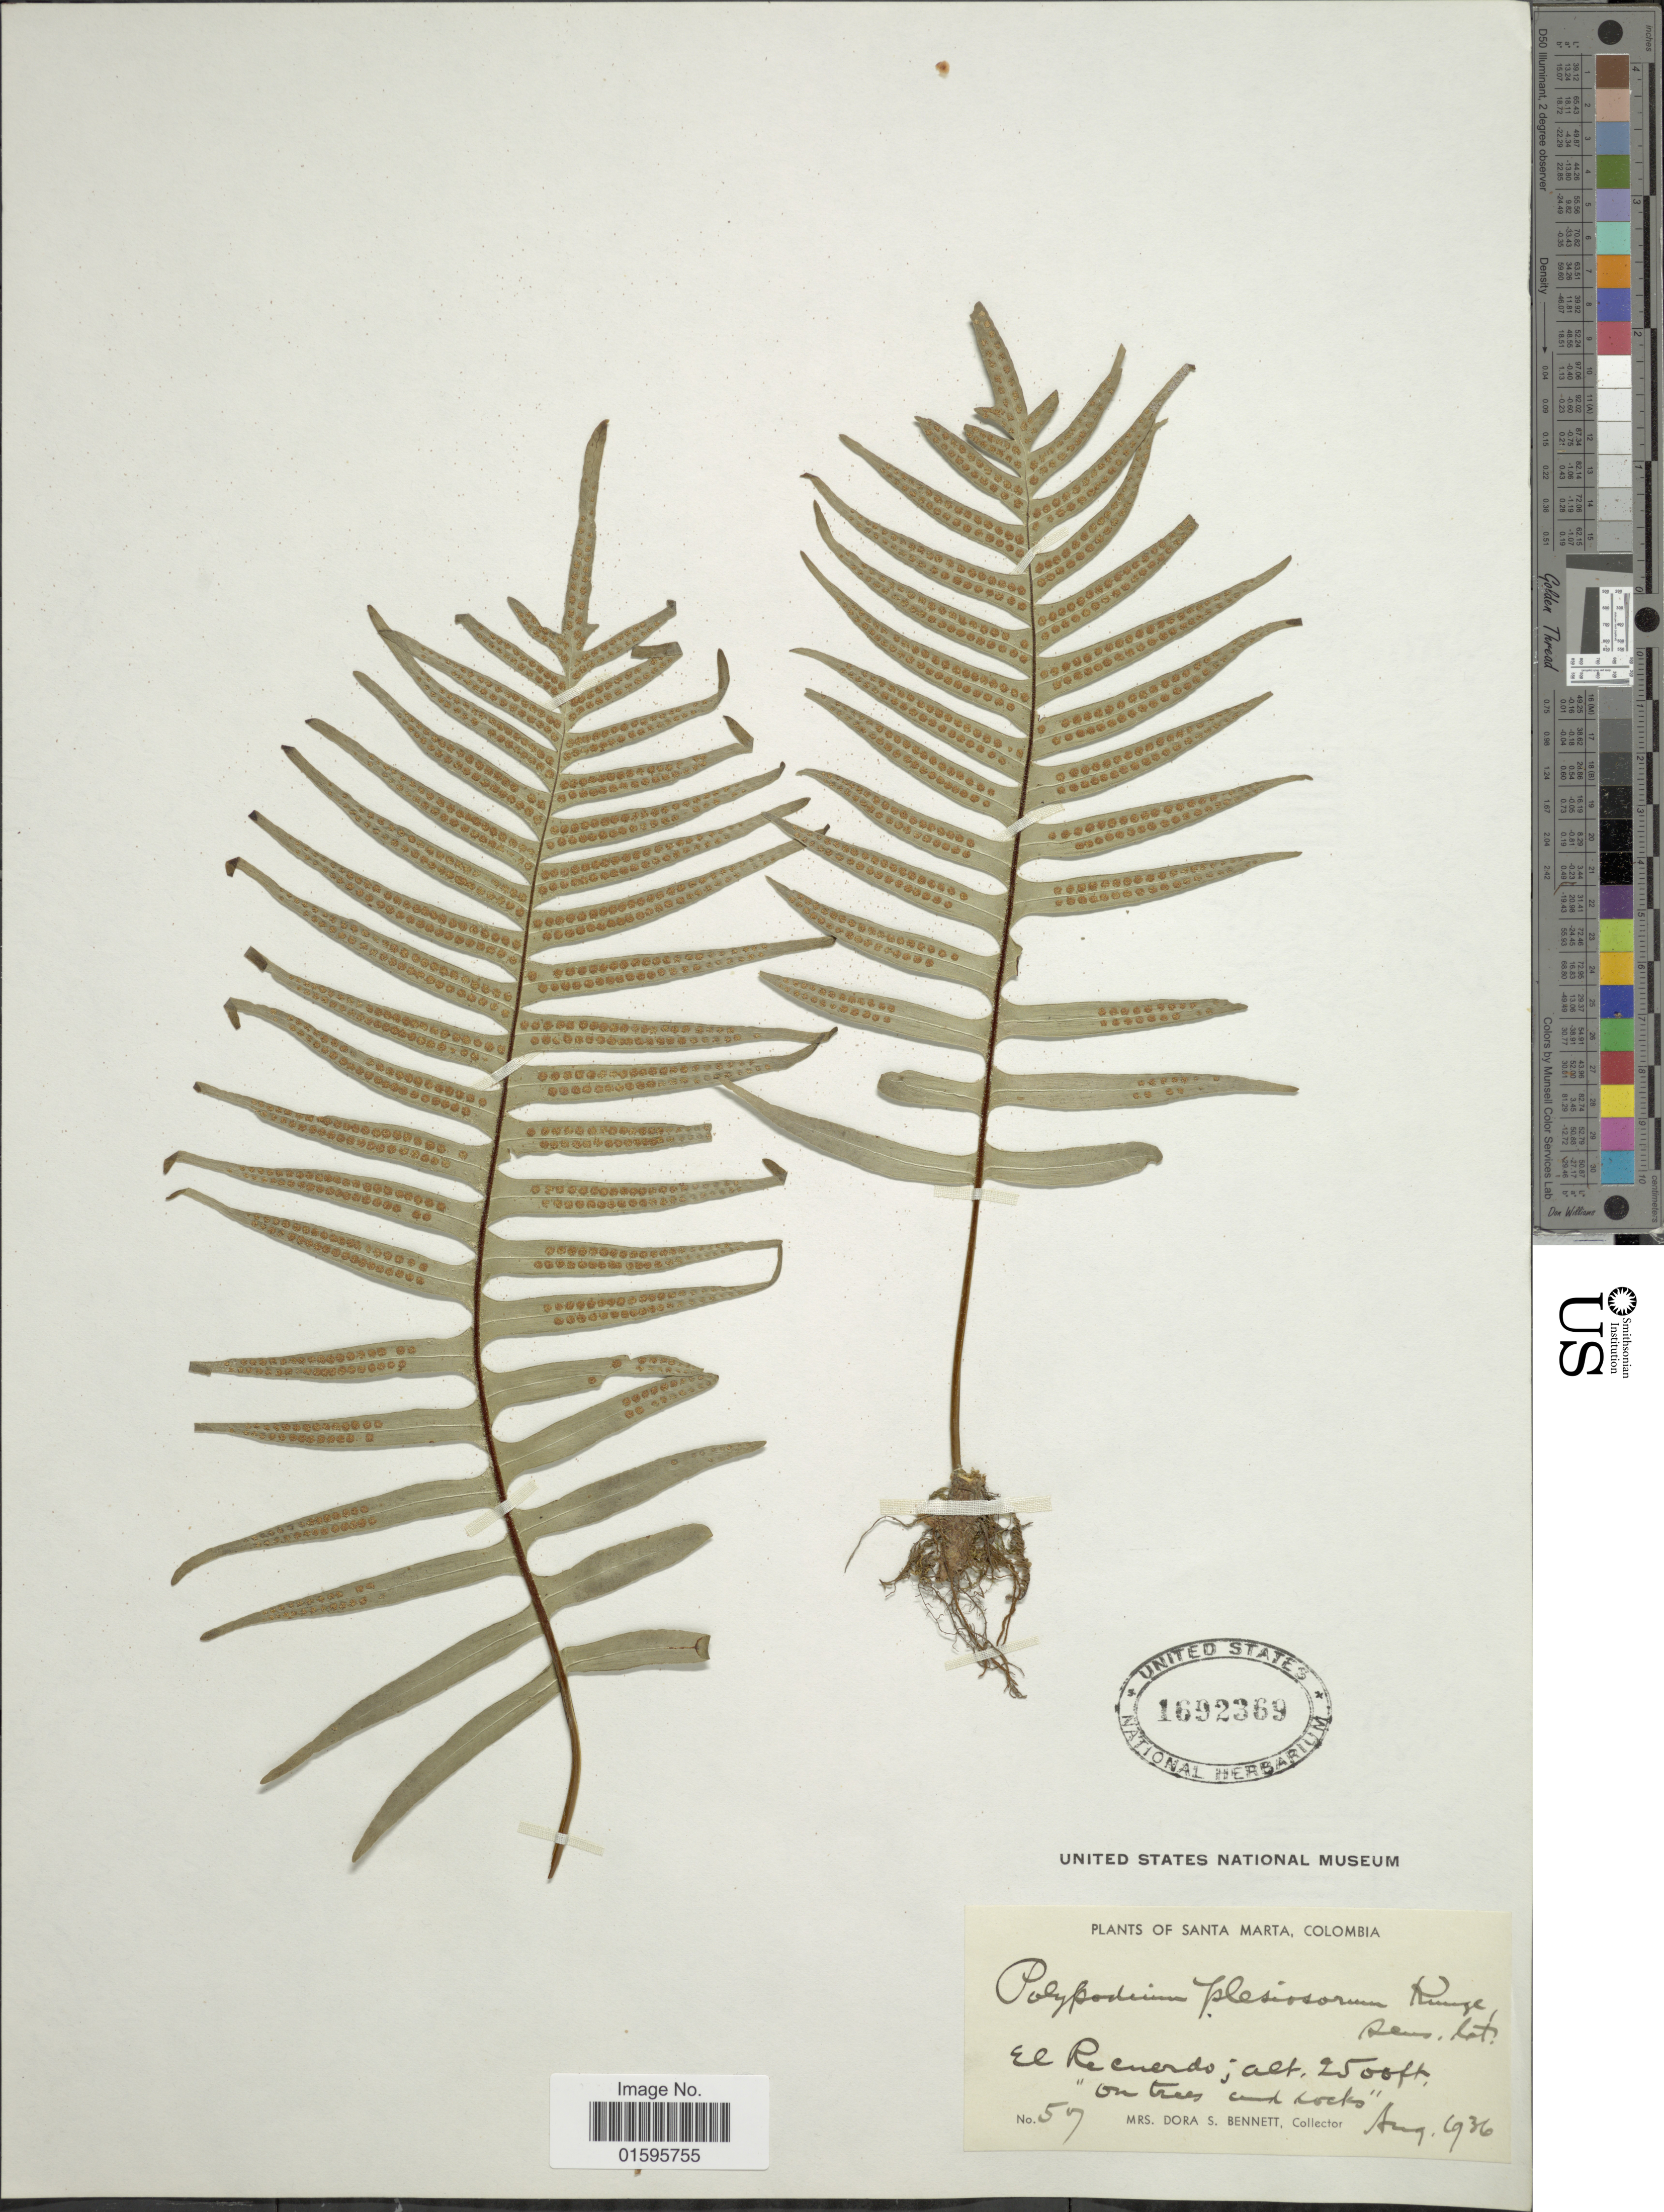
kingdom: Plantae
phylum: Tracheophyta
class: Polypodiopsida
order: Polypodiales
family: Polypodiaceae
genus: Polypodium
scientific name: Polypodium fuscopetiolatum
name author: A.R. Sm.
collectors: D. Bennett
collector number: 57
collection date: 1936-08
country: Colombia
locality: Santa Marta, El Recuerdo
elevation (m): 762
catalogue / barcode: US 1692369